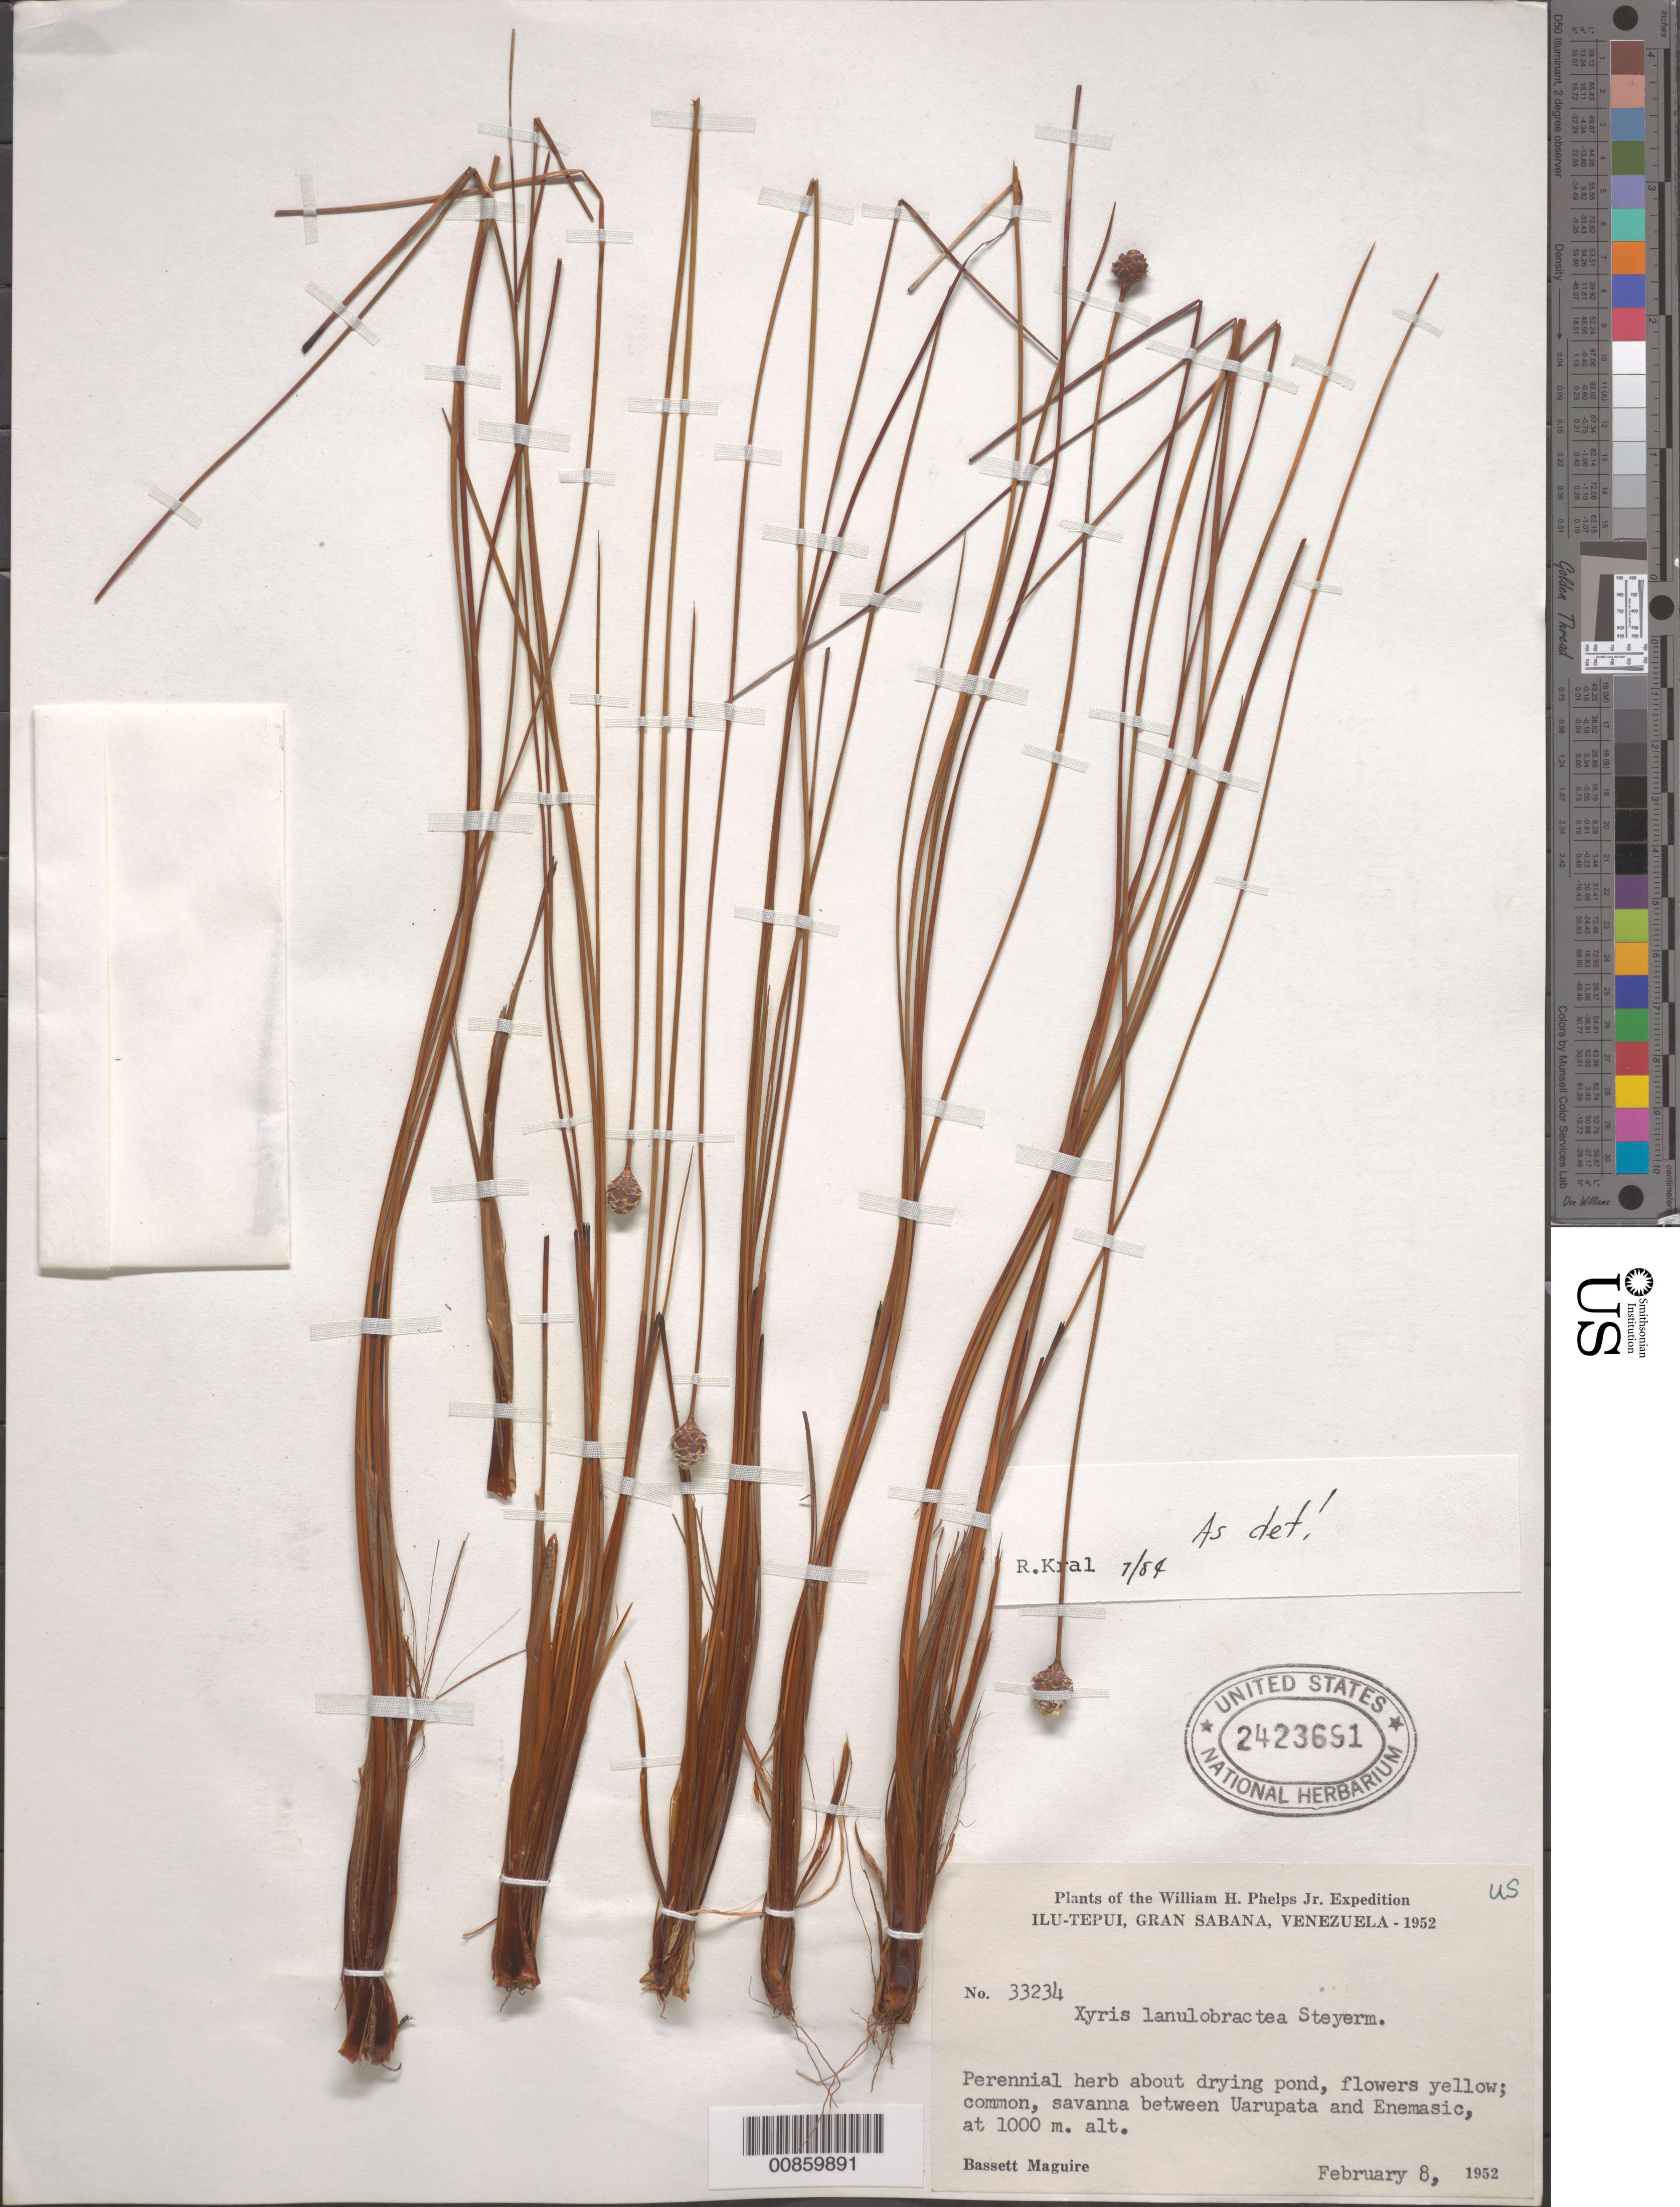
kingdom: Plantae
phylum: Tracheophyta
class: Liliopsida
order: Poales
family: Xyridaceae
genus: Xyris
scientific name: Xyris lanulobractea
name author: Steyerm.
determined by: Kral, Robert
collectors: B. Maguire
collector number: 33234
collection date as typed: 8-Feb-52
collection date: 1952-02-08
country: Venezuela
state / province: Bolívar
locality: Gran Sabana, Ilu-tepuí, between Uarupata and Enemasic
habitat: Savanna; around drying ponds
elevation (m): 1000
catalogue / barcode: US 2423691